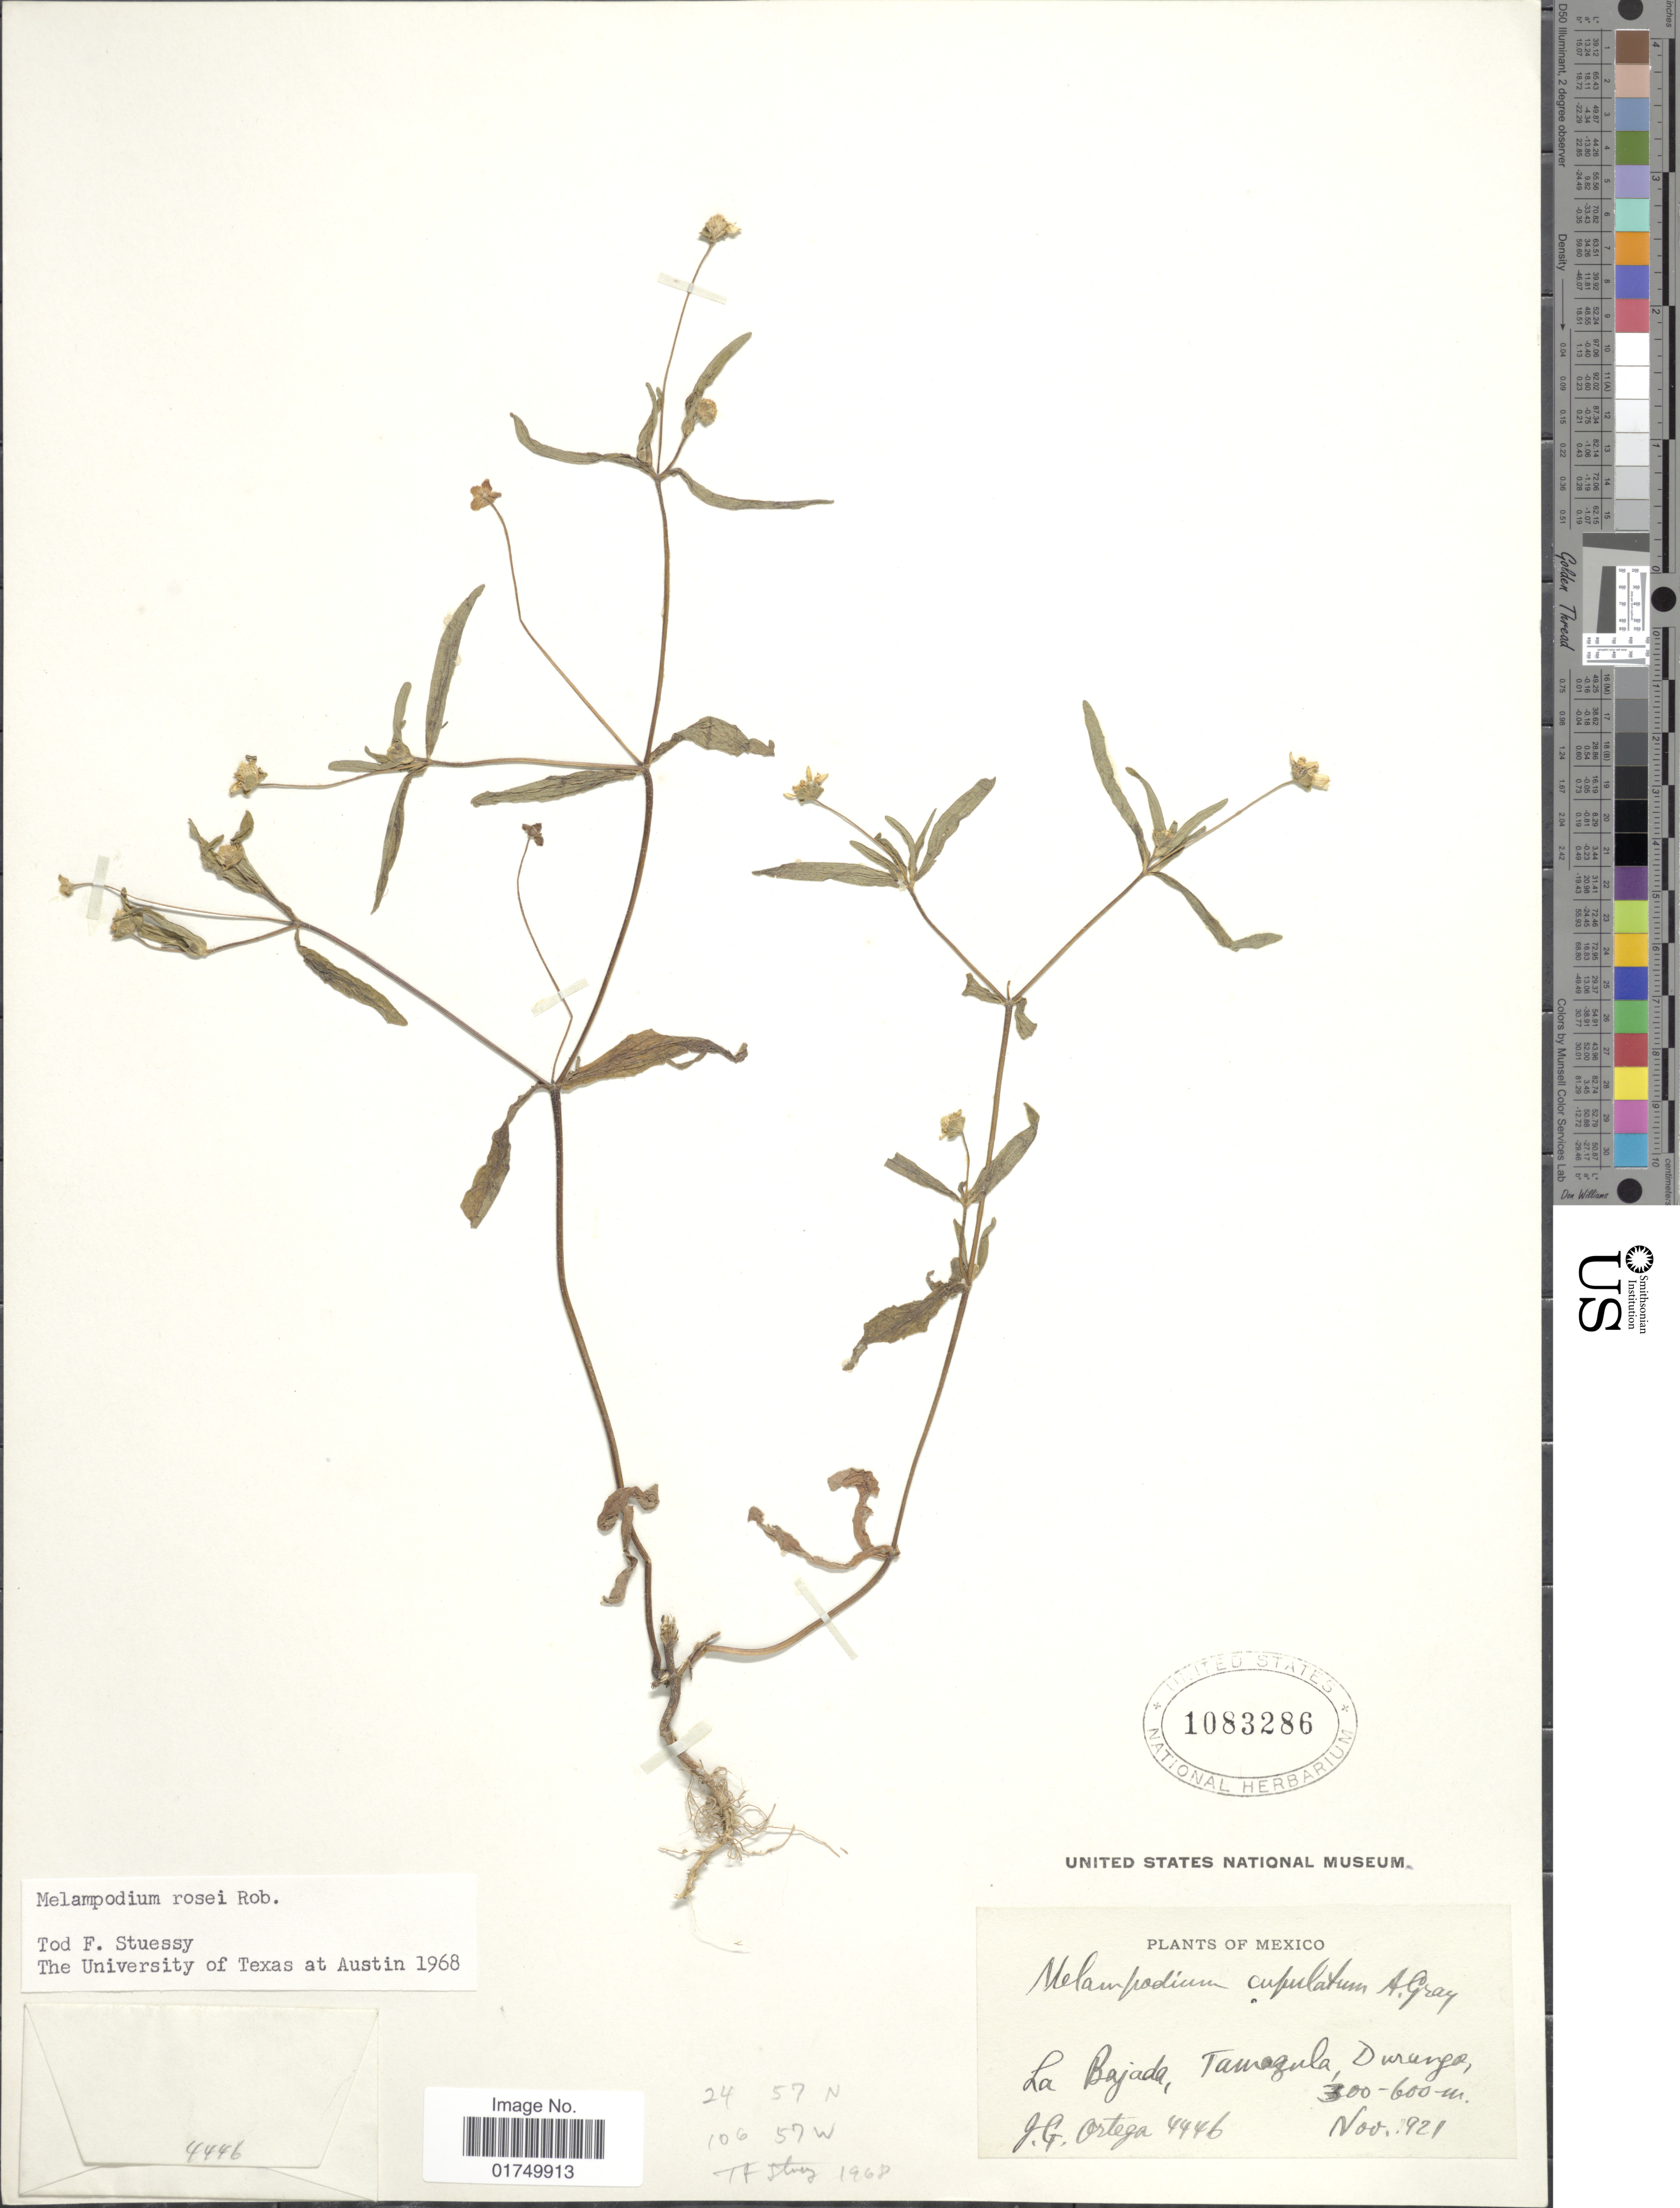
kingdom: Plantae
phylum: Tracheophyta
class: Magnoliopsida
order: Asterales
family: Asteraceae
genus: Melampodium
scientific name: Melampodium rosei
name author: B.L. Rob.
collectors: J. Ortega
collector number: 4446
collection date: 1921-11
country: Mexico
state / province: Durango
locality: La Bajada, Tamazula, Durango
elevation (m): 300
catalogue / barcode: US 1083286